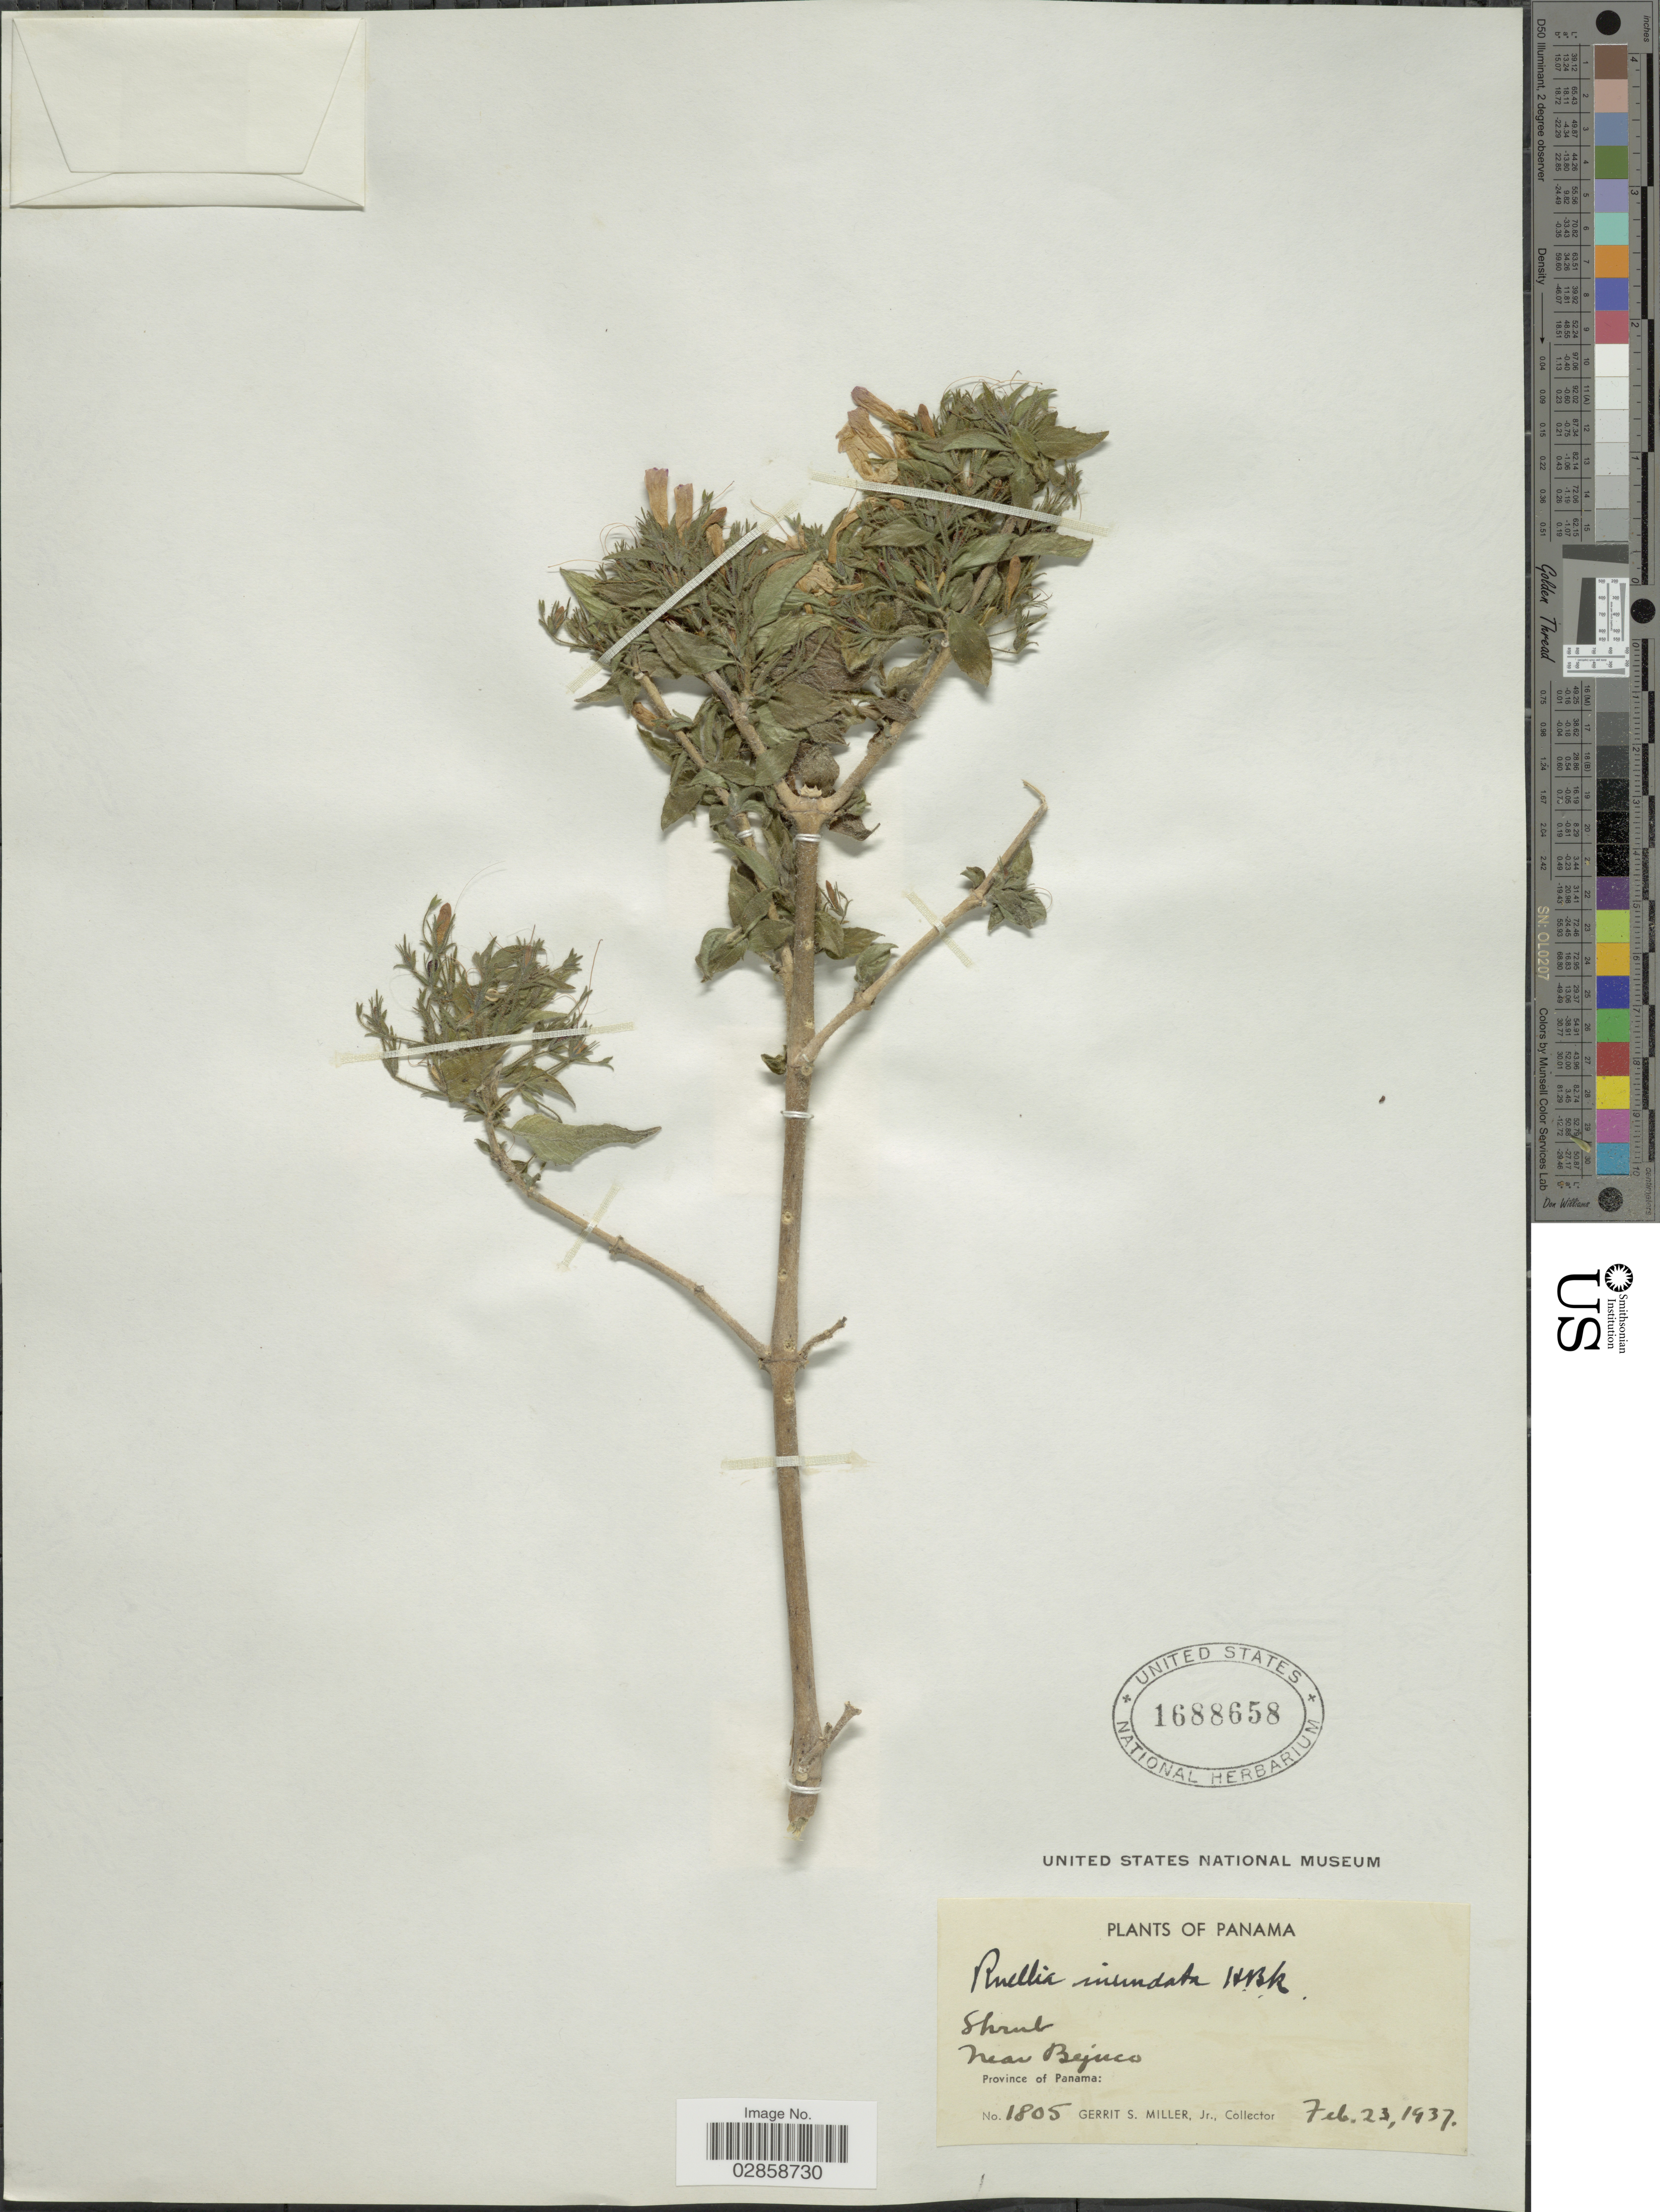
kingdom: Plantae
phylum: Tracheophyta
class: Magnoliopsida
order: Lamiales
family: Acanthaceae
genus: Ruellia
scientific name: Ruellia inundata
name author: Kunth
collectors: G. S. Miller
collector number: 1805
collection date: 1937-02-23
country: Panama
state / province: Panamá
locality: Near Bejuco.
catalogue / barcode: US 1688658